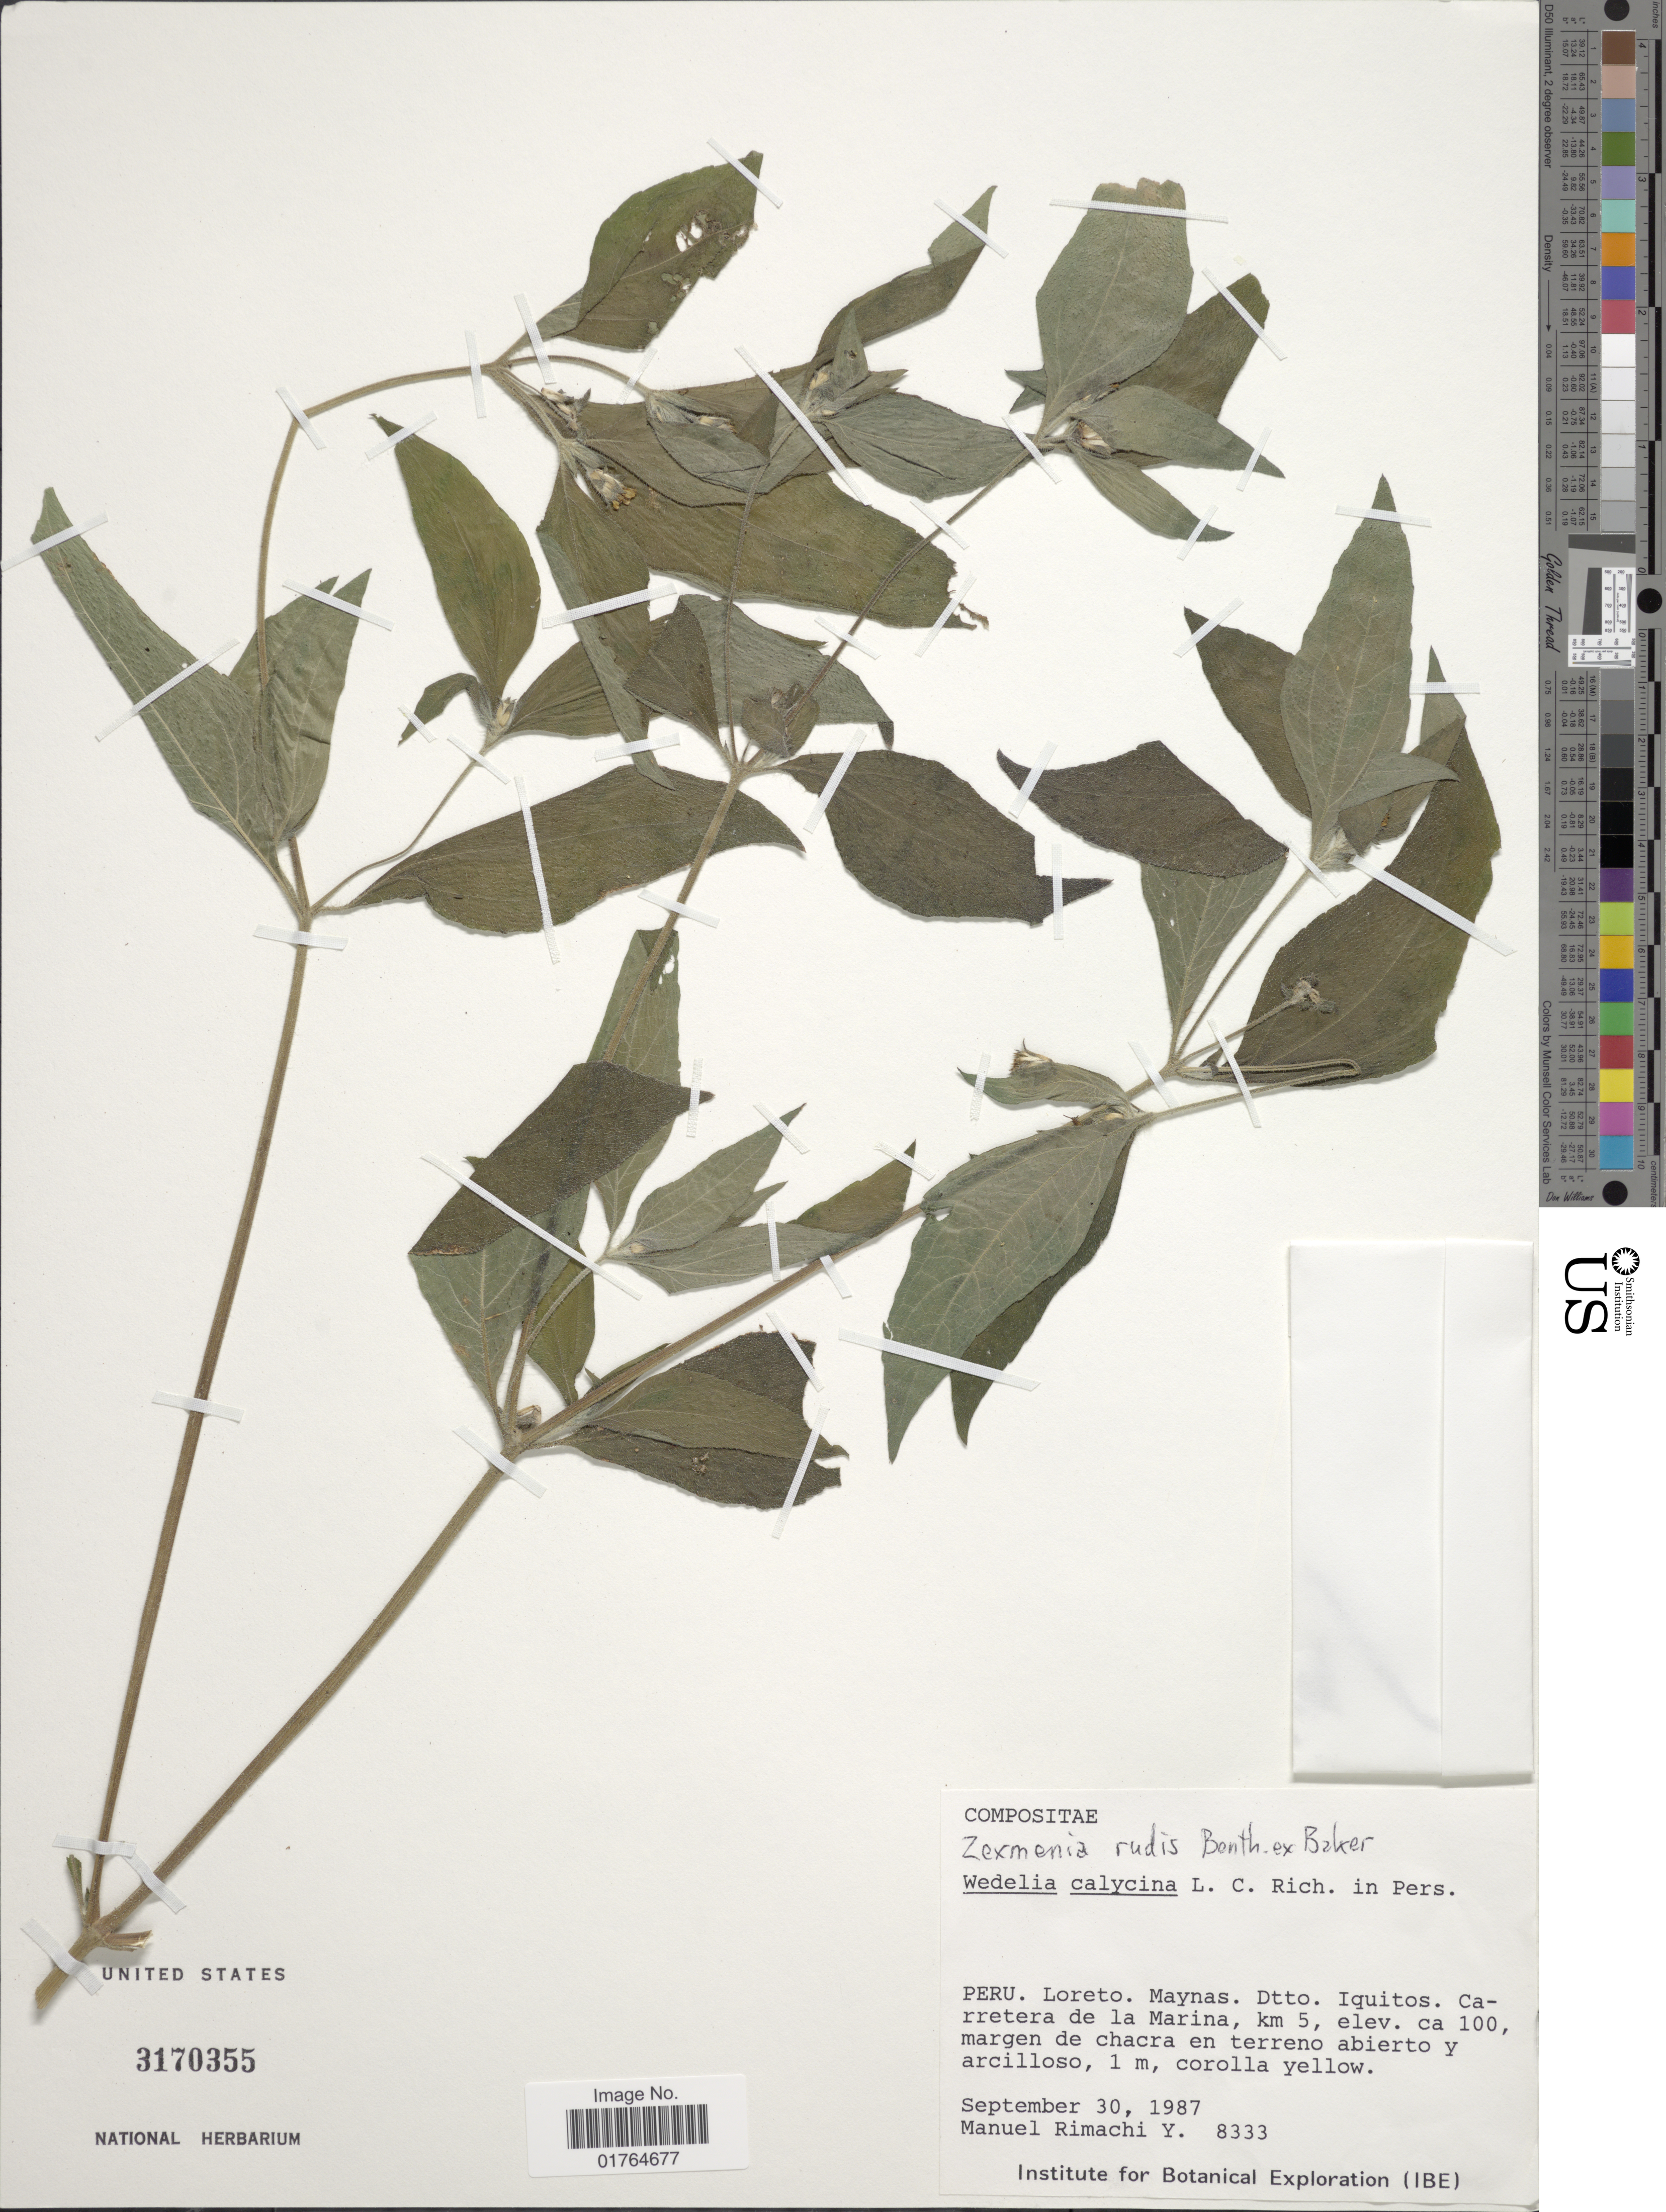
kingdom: Plantae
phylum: Tracheophyta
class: Magnoliopsida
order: Asterales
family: Asteraceae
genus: Wedelia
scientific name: Wedelia rudis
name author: (Baker) Benth. ex H. Rob.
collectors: M. Rimachi Y.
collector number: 8333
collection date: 1987-09-30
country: Peru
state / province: Loreto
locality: Maynas, Dtto. Iquitos, Carretera de la Marina, km 5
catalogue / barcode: US 3170355